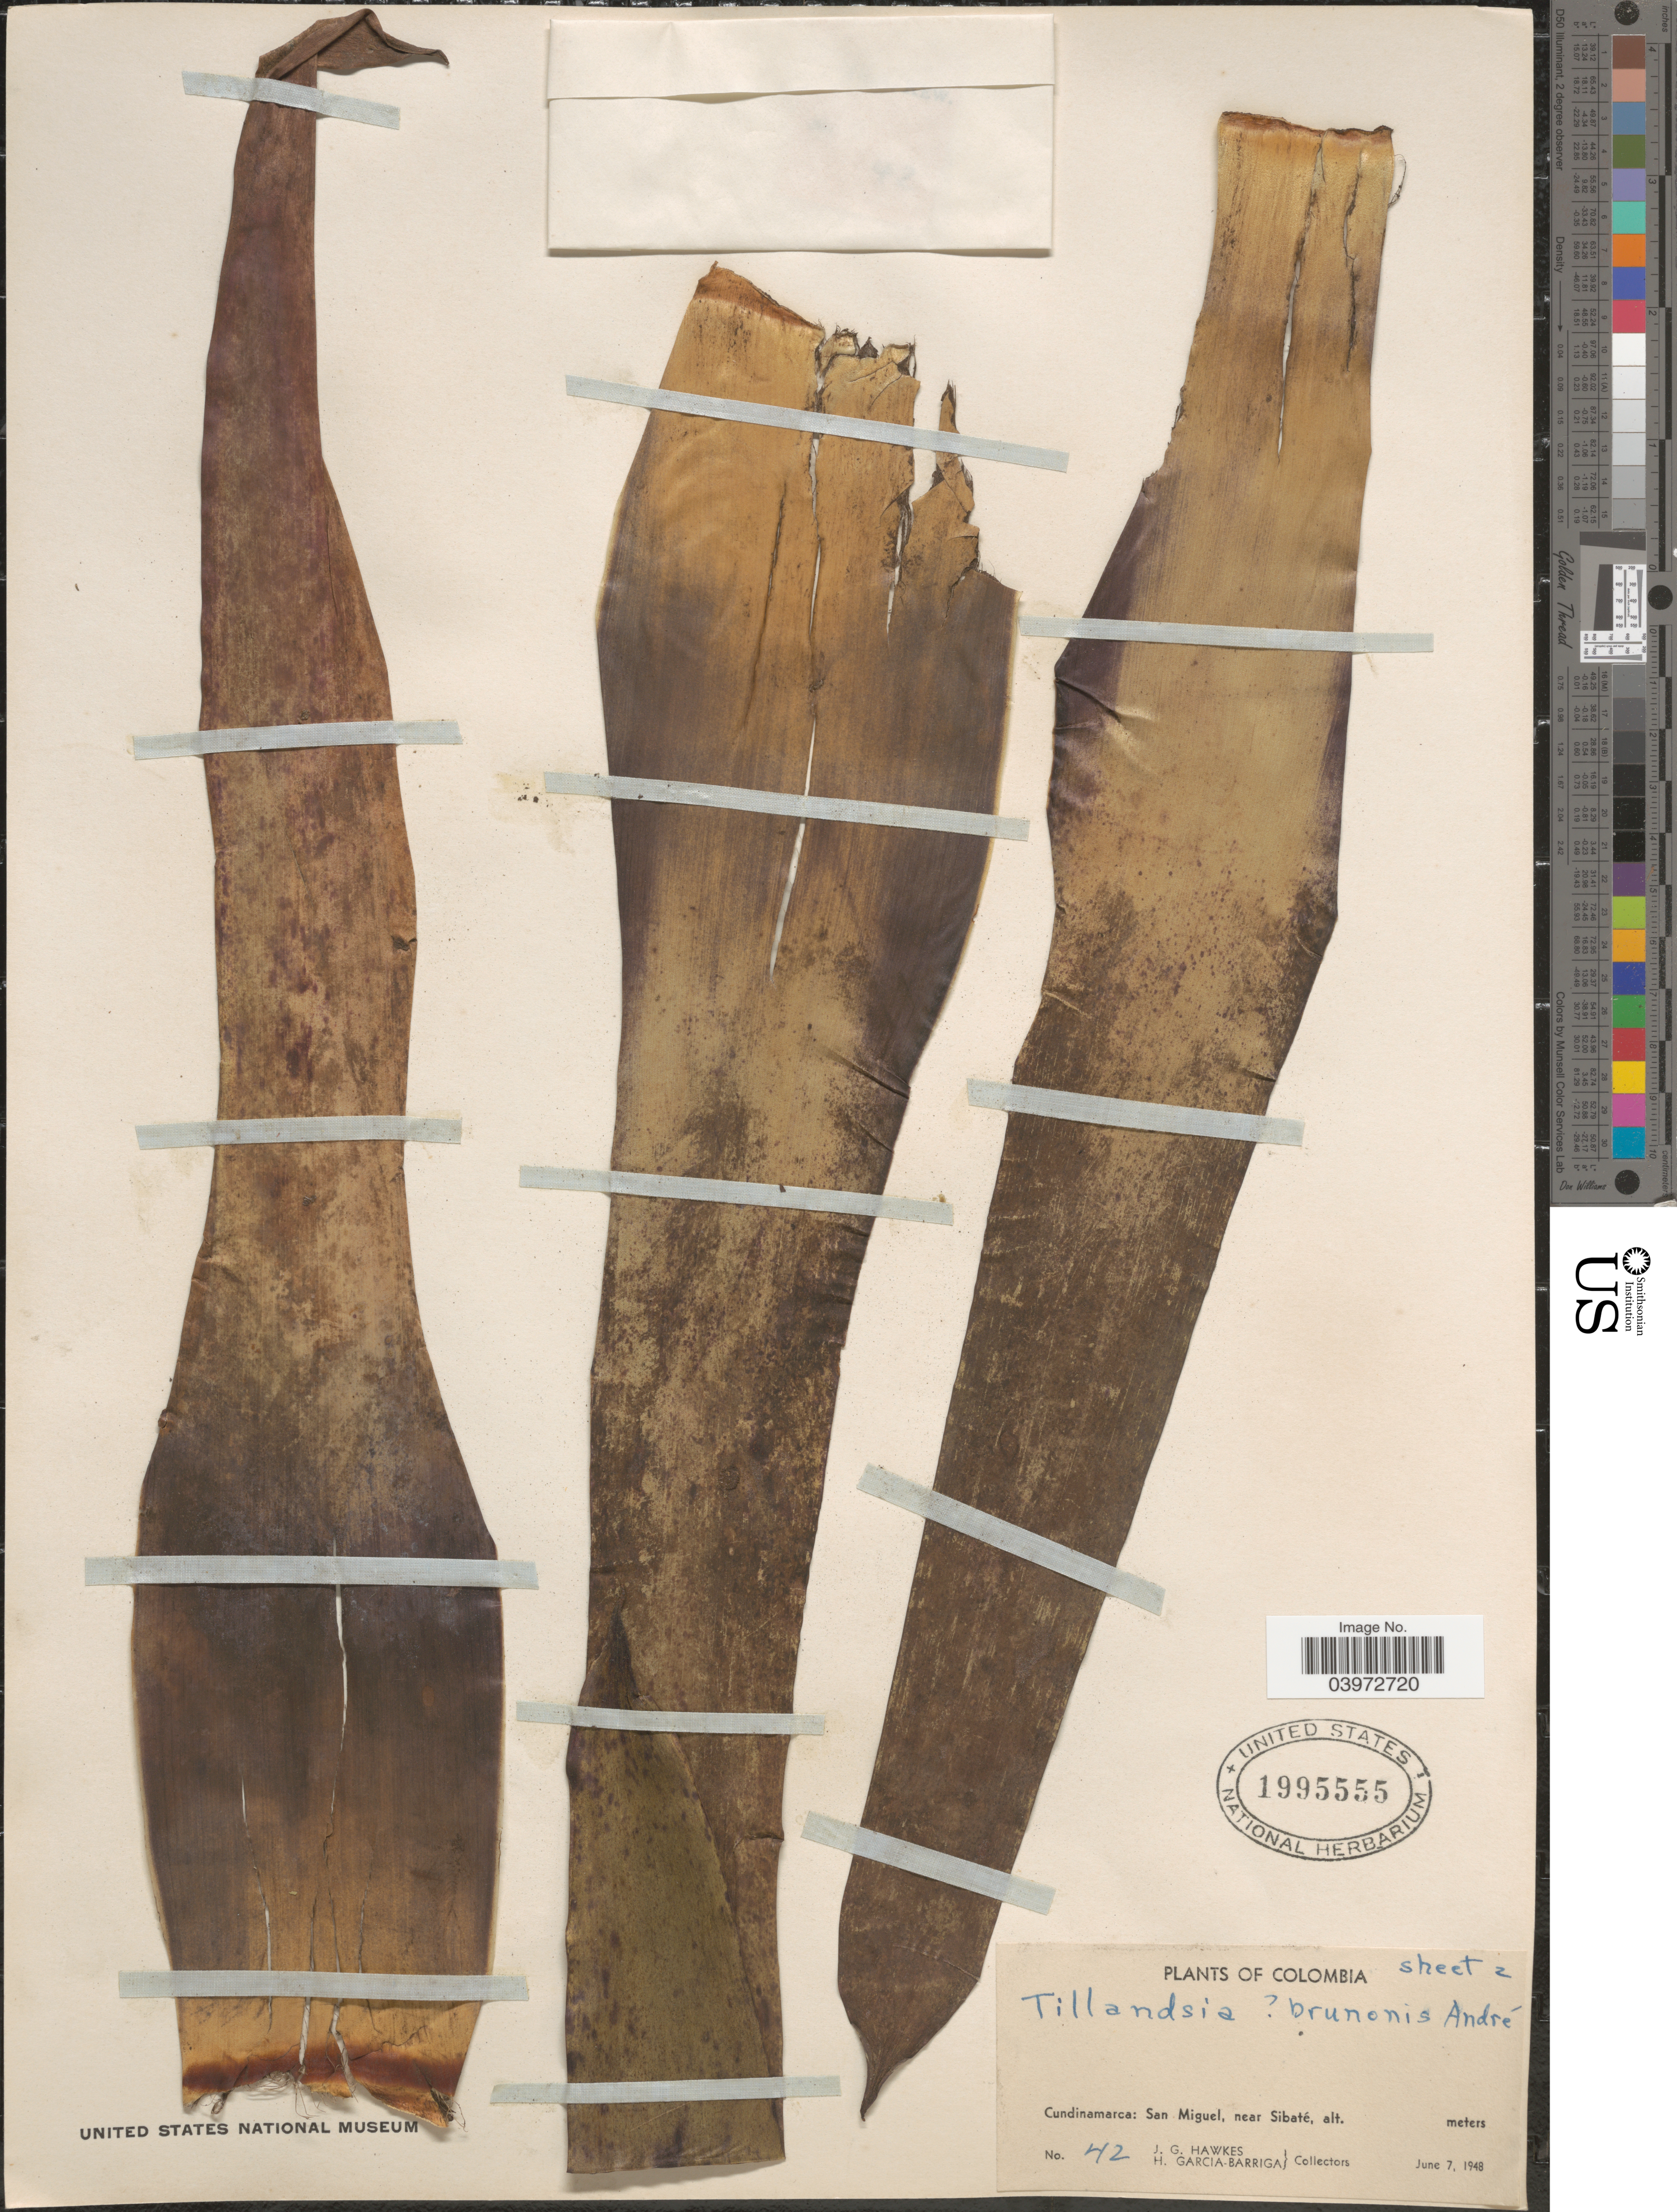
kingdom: Plantae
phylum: Tracheophyta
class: Liliopsida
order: Poales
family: Bromeliaceae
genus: Tillandsia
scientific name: Tillandsia brunonis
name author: André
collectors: J. Hawkes & H. García Barriga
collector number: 42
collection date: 1948-06-07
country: Colombia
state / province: Cundinamarca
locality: San Miguel, near Sibaté.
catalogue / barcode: US 1995555